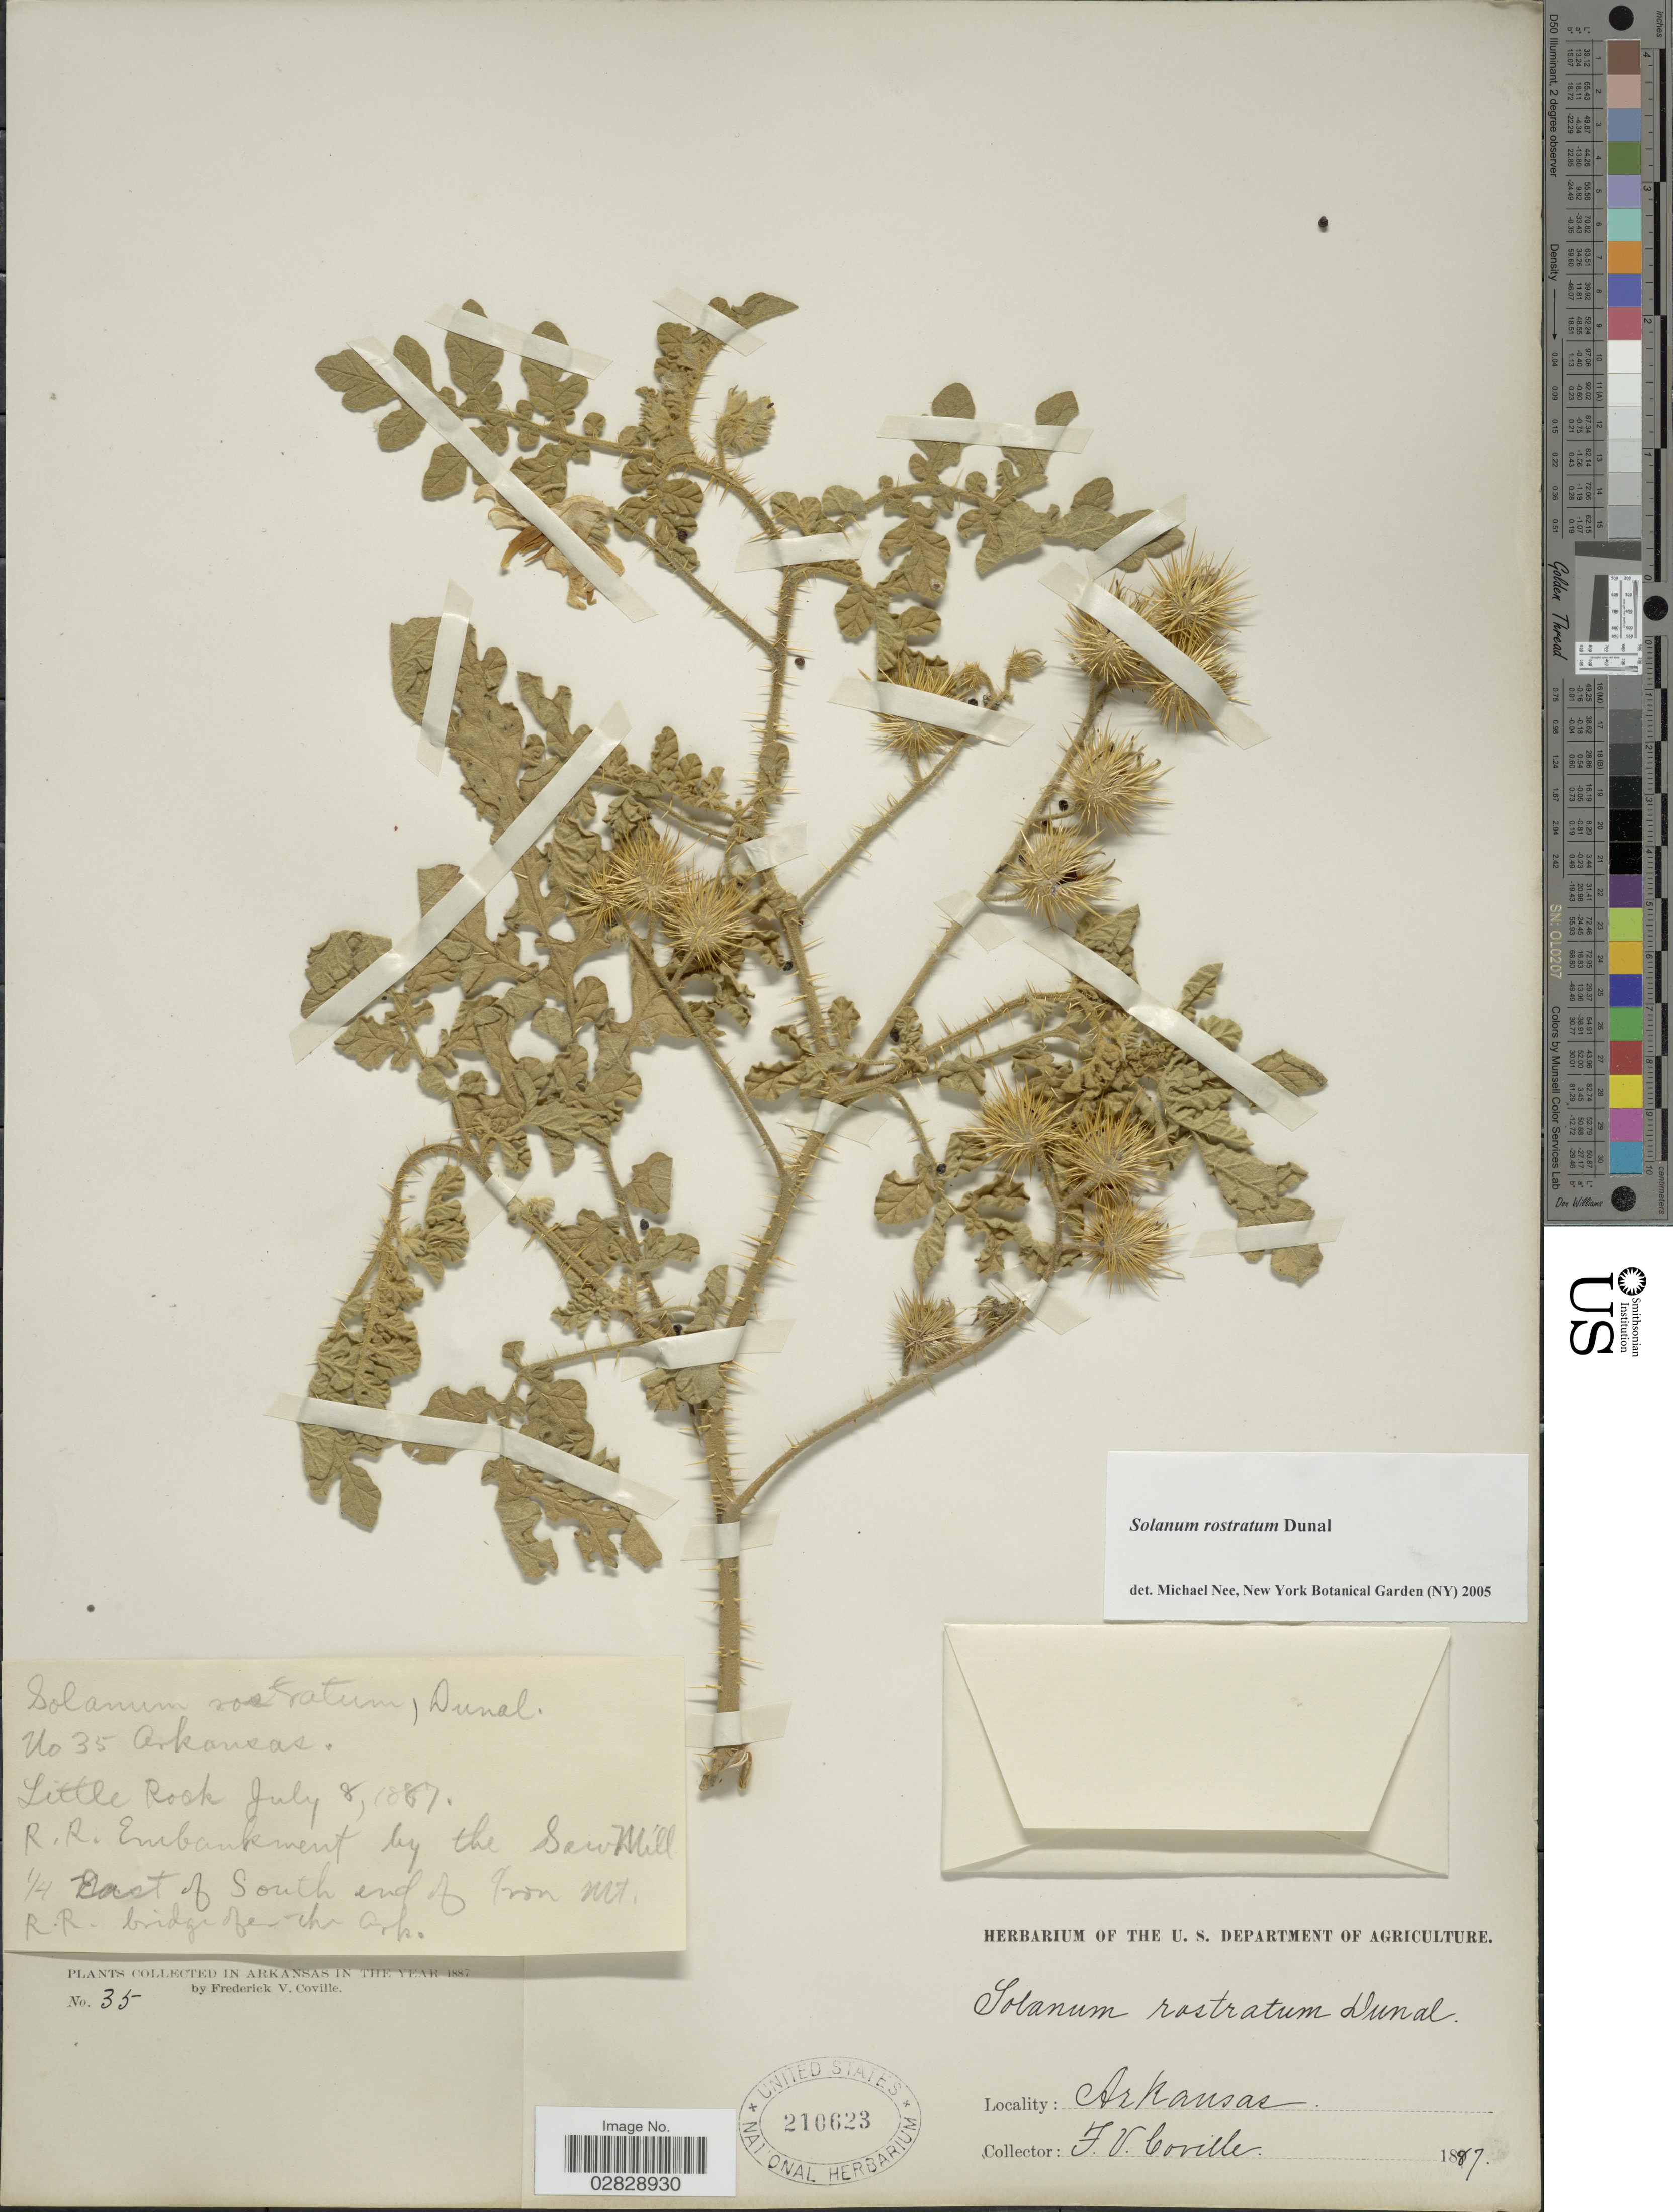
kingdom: Plantae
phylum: Tracheophyta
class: Magnoliopsida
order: Solanales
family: Solanaceae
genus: Solanum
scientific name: Solanum rostratum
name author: Dunal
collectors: F. V. Coville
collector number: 35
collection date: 1887-07-08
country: United States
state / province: Arkansas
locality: Little Rock. R.R. Embankment by the Sawmill ¼ East of South end of Iron Mt. R.R. bridge of the Ark.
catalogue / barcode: US 210623